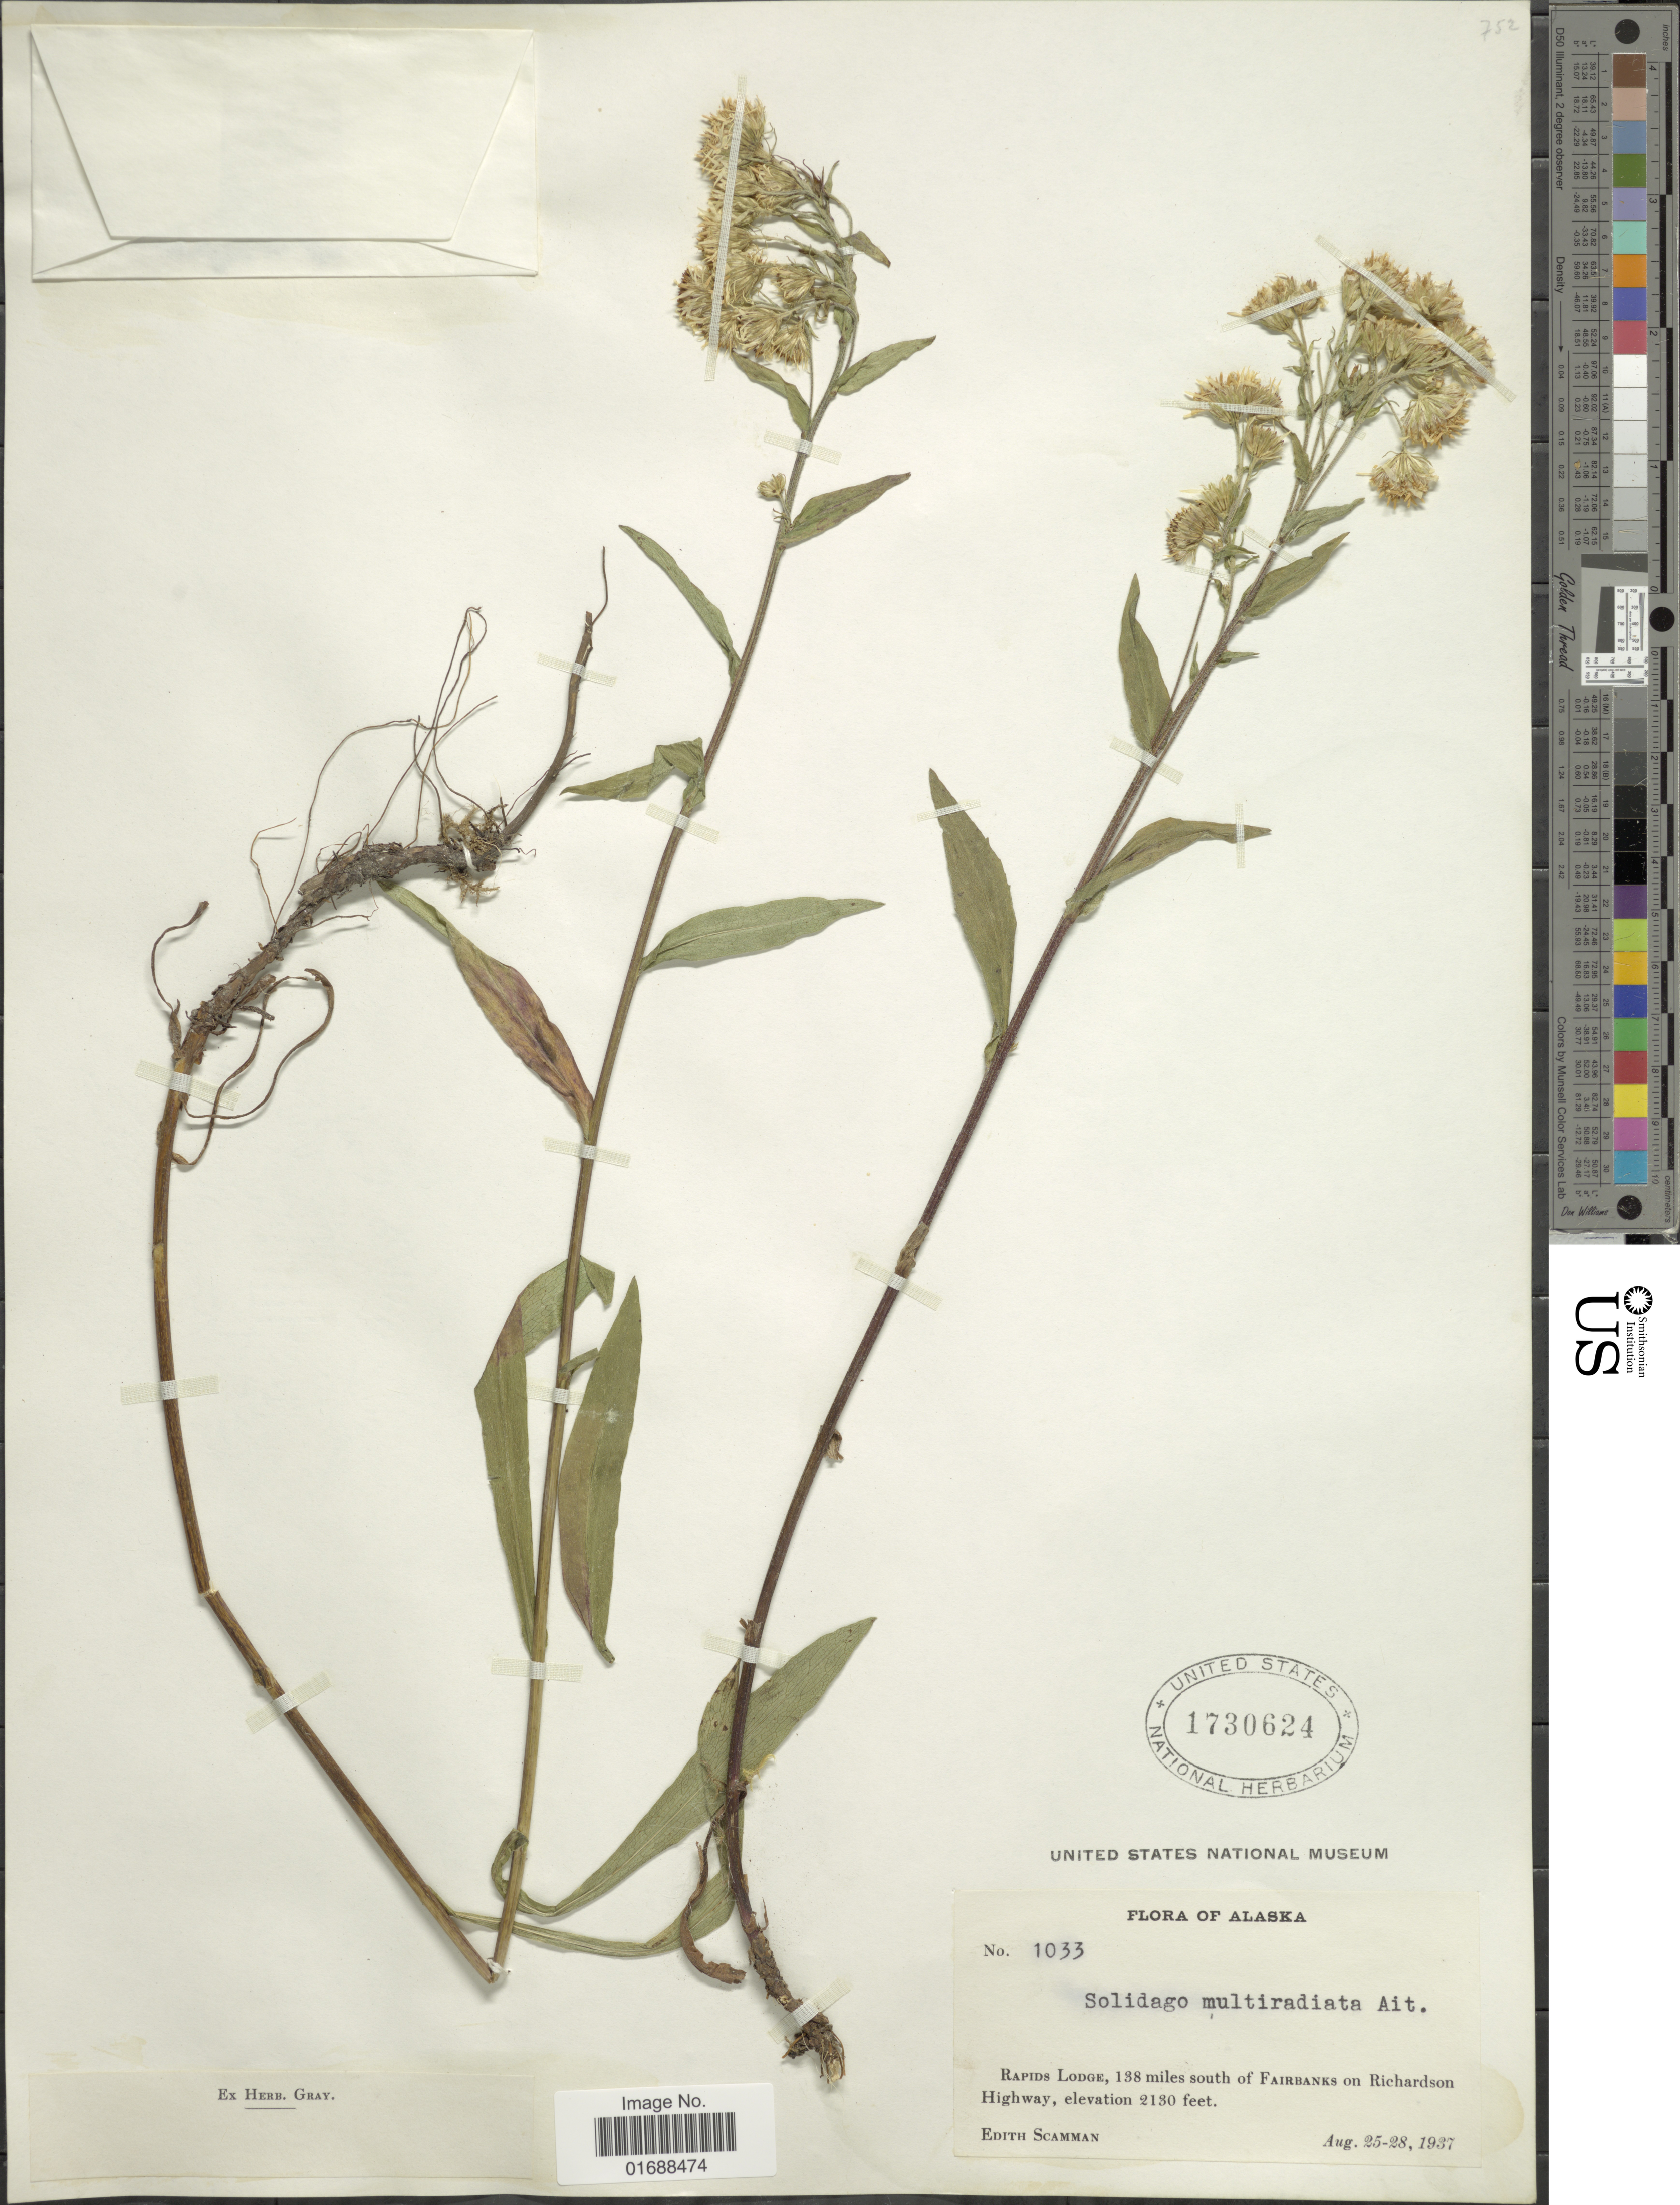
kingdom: Plantae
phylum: Tracheophyta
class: Magnoliopsida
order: Asterales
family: Asteraceae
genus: Solidago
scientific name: Solidago multiradiata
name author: Aiton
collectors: E. Scamman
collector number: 1033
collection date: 1937-08-25/1937-08-28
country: United States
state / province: Alaska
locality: Rapids Lodge, 138 miles south of Fairbanks on Richardson Highway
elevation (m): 649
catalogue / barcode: US 1730624